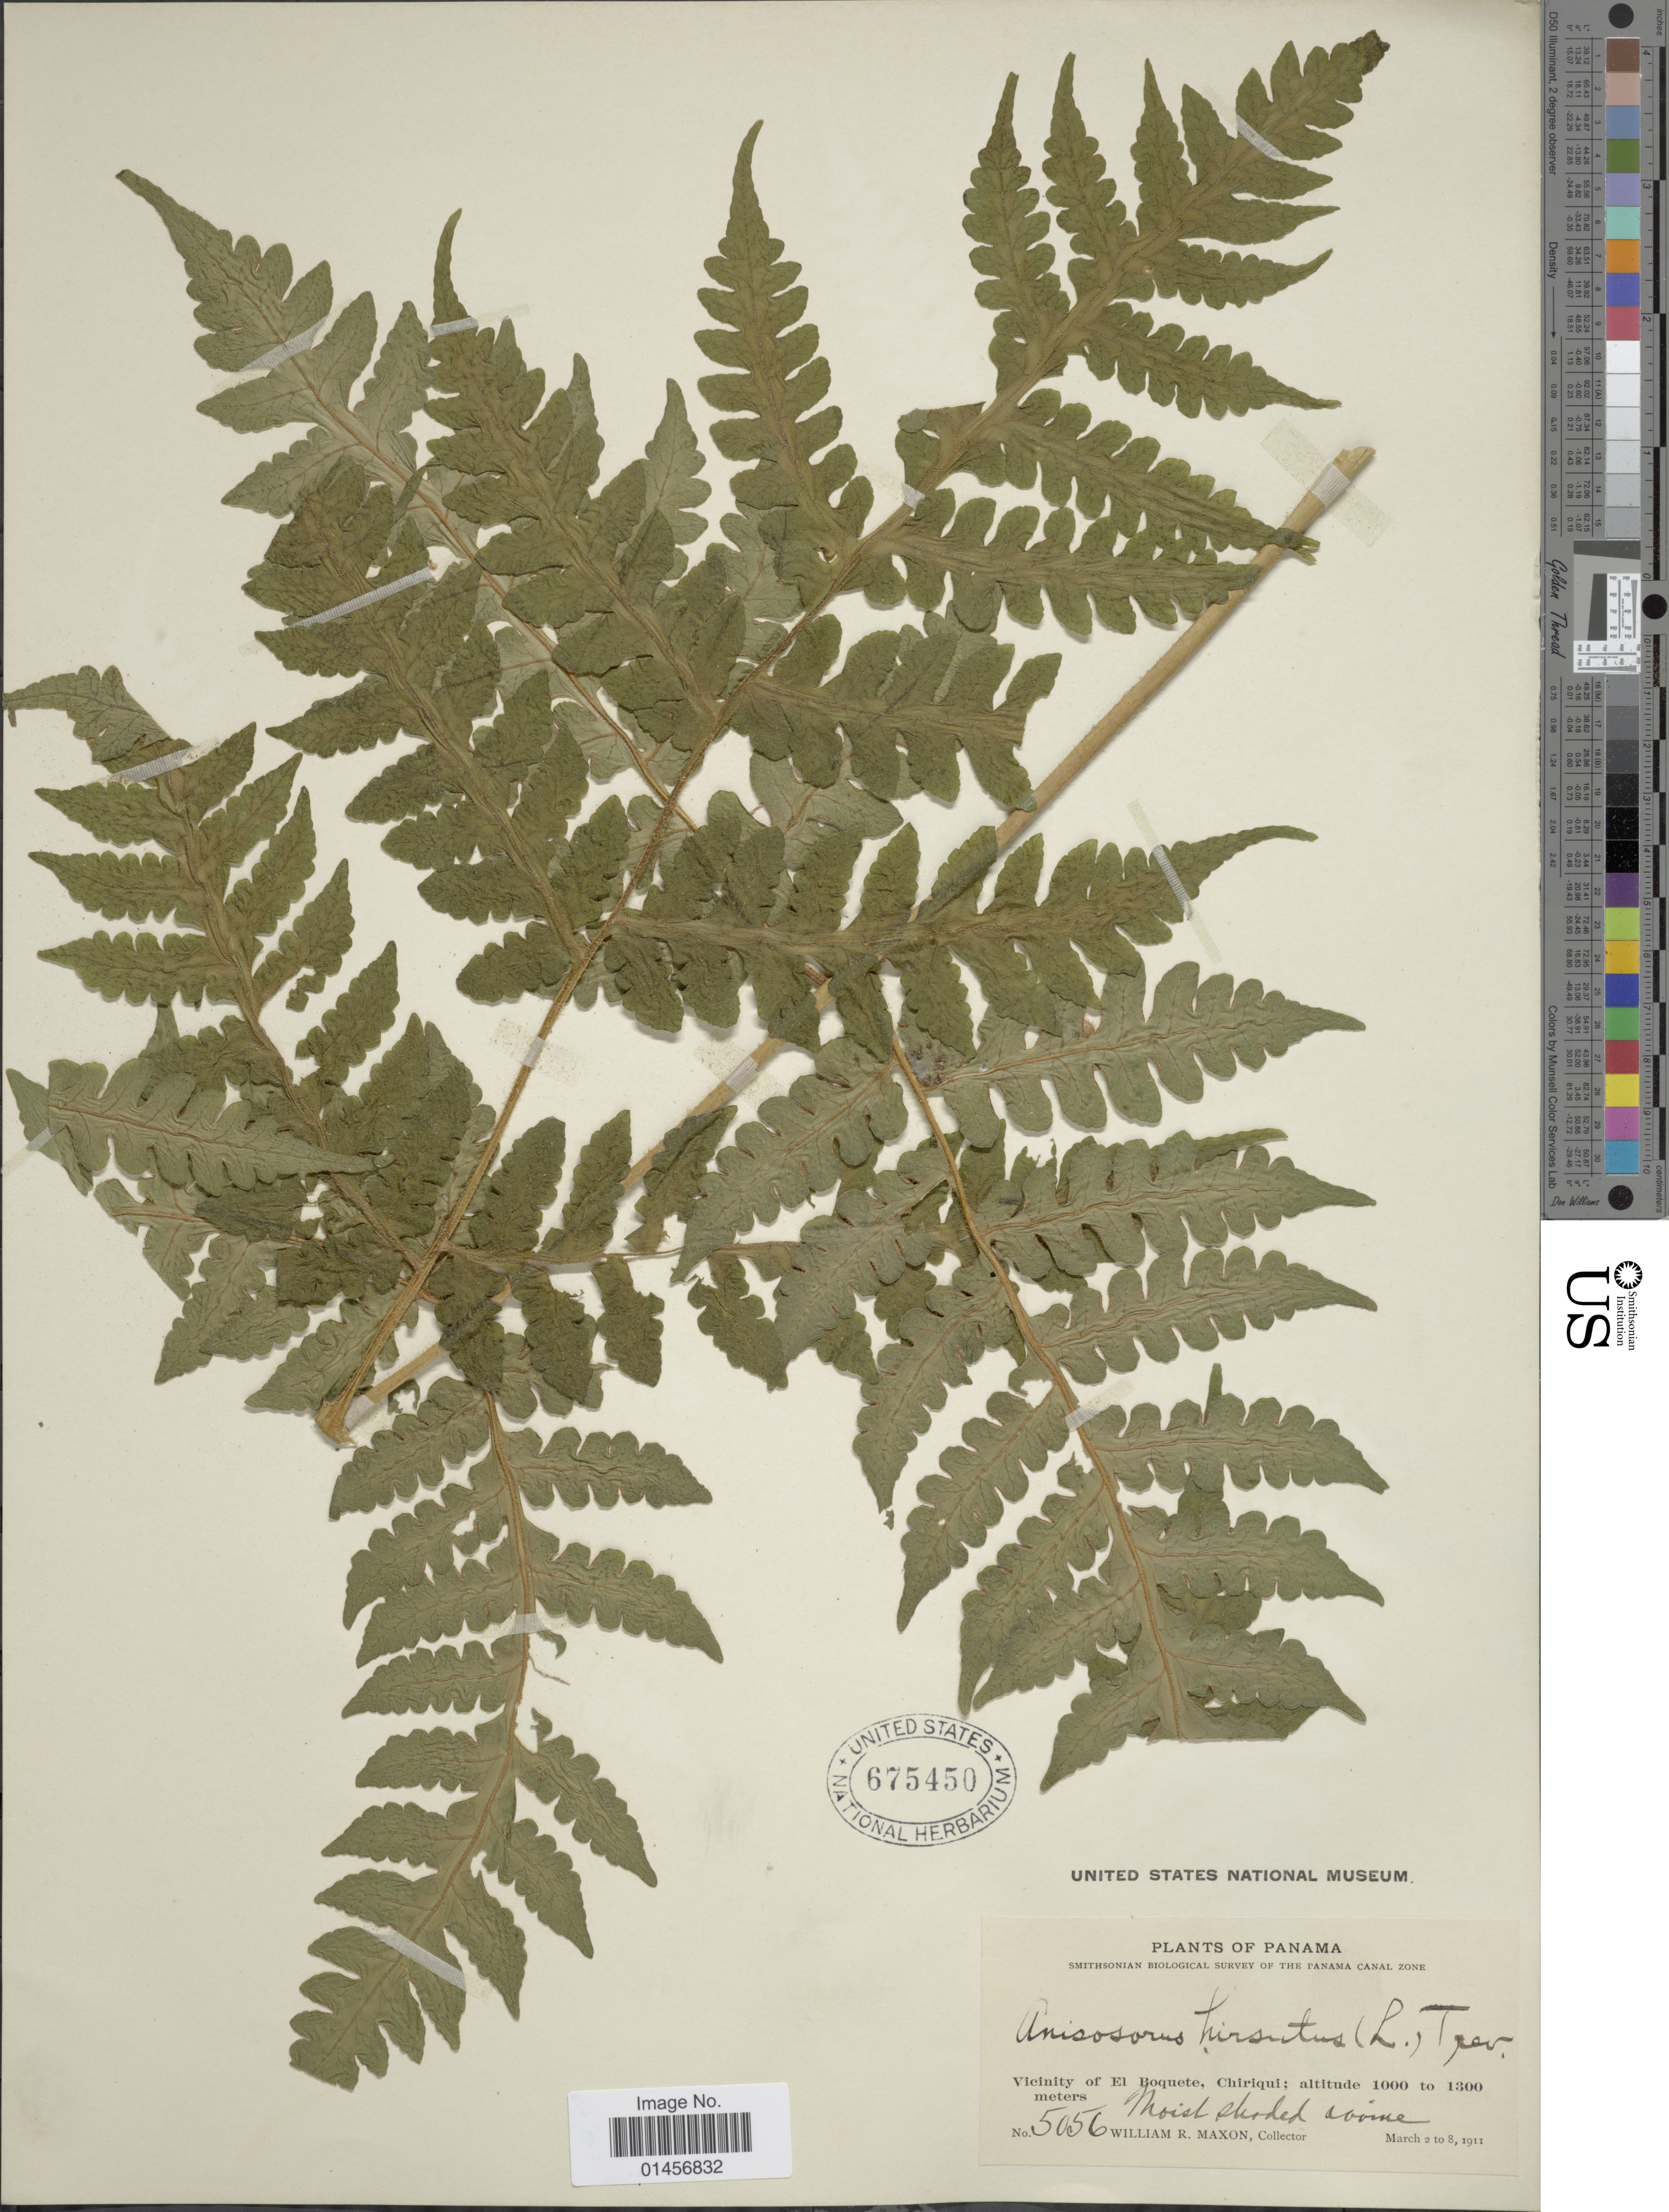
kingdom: Plantae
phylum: Tracheophyta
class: Polypodiopsida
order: Polypodiales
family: Lonchitidaceae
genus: Lonchitis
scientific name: Lonchitis hirsuta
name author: L.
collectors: W. R. Maxon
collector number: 5056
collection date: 1911-03-02/1911-03-08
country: Panama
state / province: Chiriqui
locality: Vicinity of El Boquete, Chiriqui.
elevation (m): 1000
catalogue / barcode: US 675450